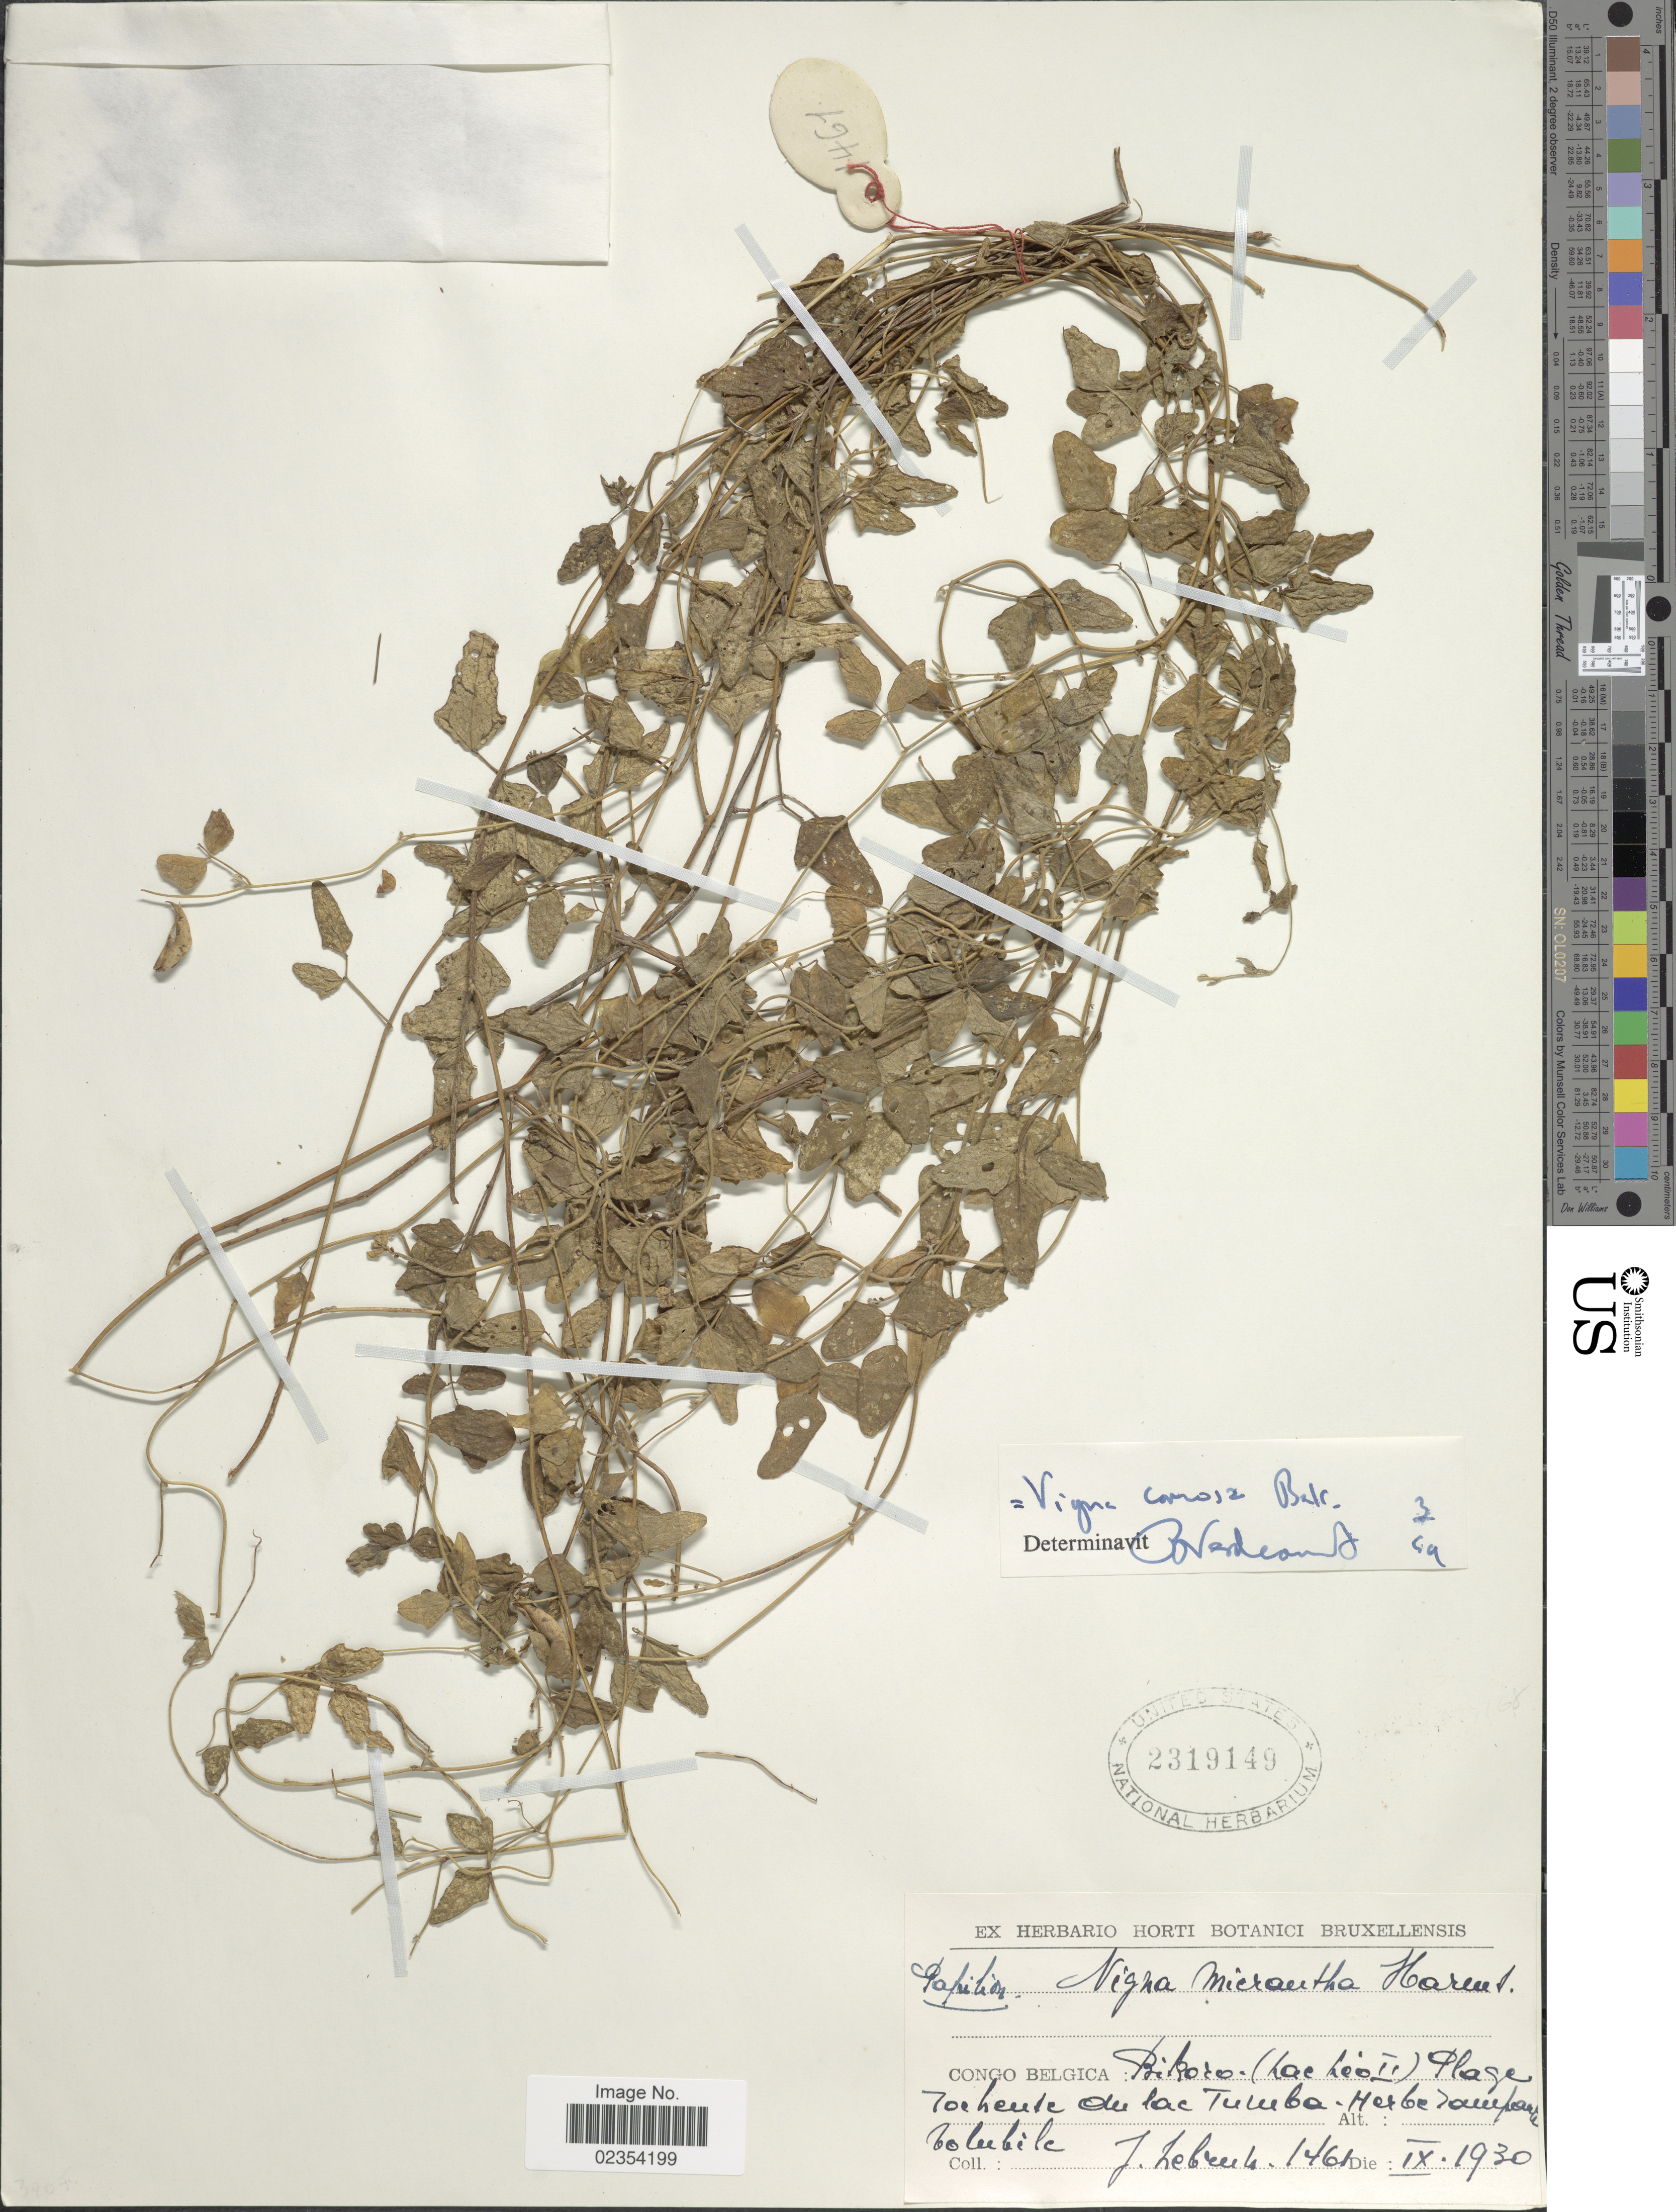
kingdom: Plantae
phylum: Tracheophyta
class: Magnoliopsida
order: Fabales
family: Fabaceae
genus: Vigna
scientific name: Vigna comosa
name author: Baker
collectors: J. A. Lebrun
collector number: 1461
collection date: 1930-09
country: Congo, Democratic Republic of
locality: Congo Belgica: Bikoro (Lac Leo II) Plage rocheuse du lac Tumba.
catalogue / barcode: US 2319149